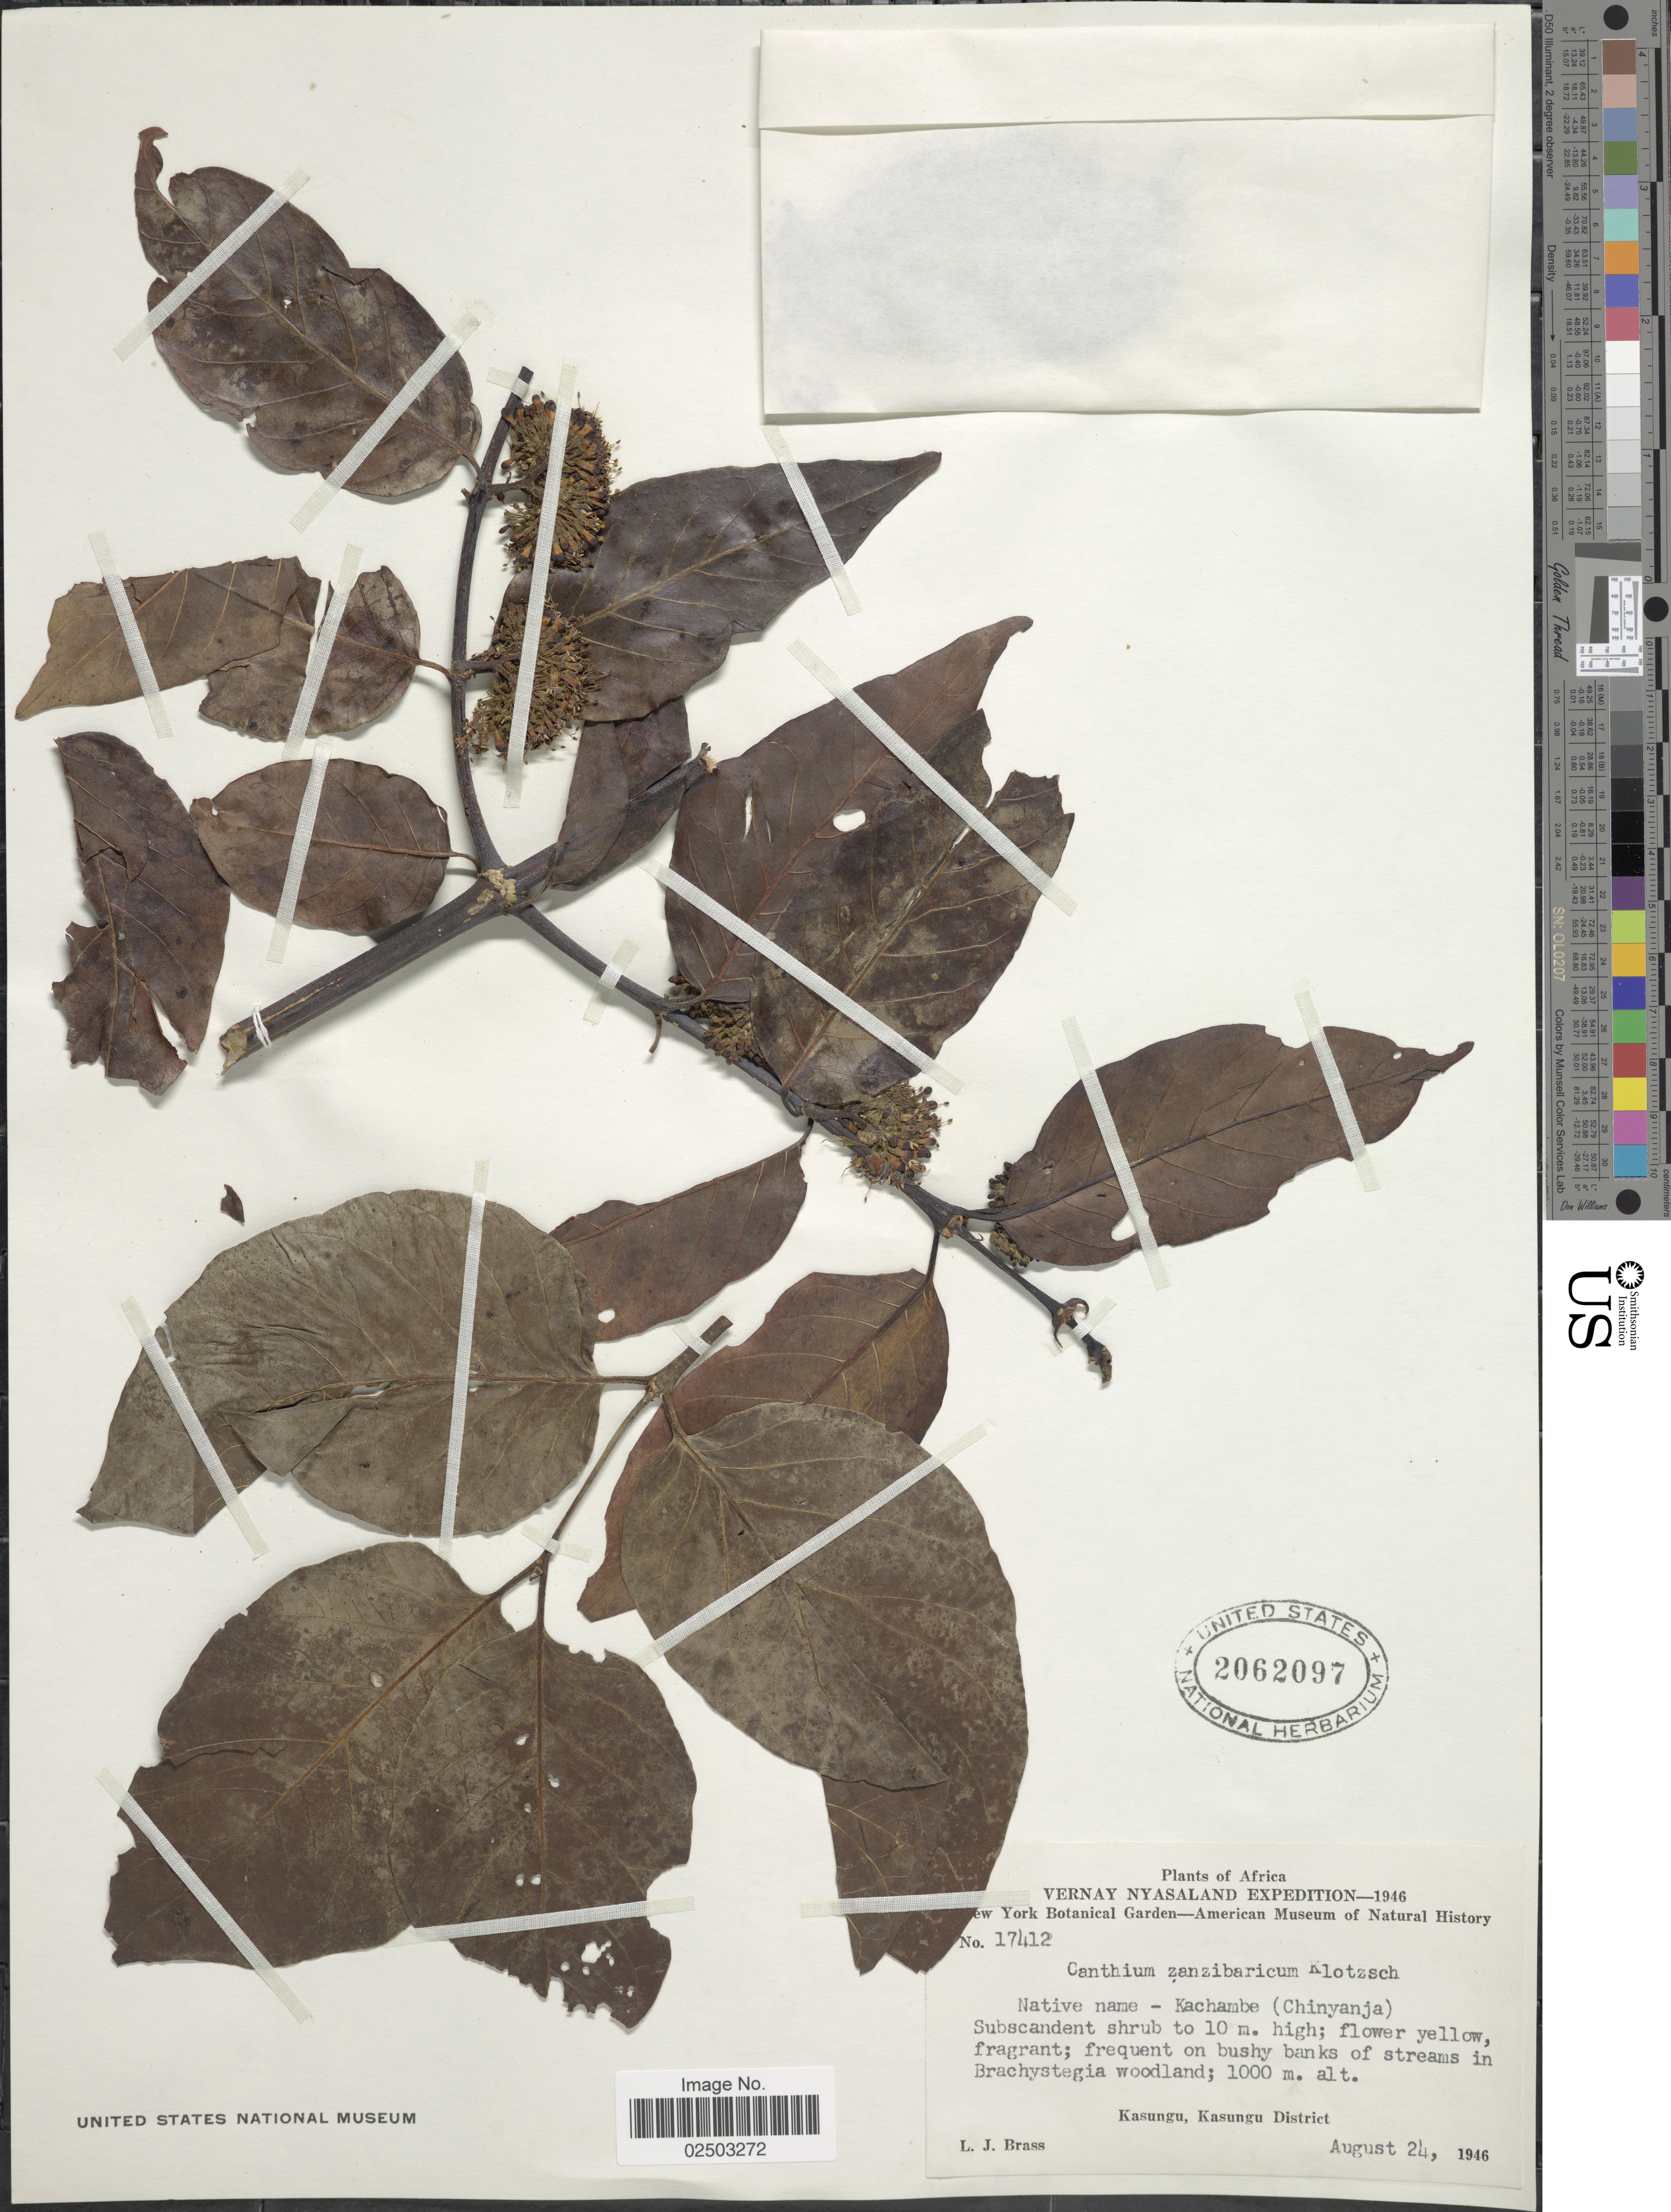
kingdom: Plantae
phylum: Tracheophyta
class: Magnoliopsida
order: Gentianales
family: Rubiaceae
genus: Canthium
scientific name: Canthium zanzibaricum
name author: Klotzsch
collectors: L. J. Brass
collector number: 17412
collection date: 1946-08-24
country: Malawi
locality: Vernay Nyasaland, on bushy banks of streams in Brachystegia woodland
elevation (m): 1000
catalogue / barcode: US 2062097